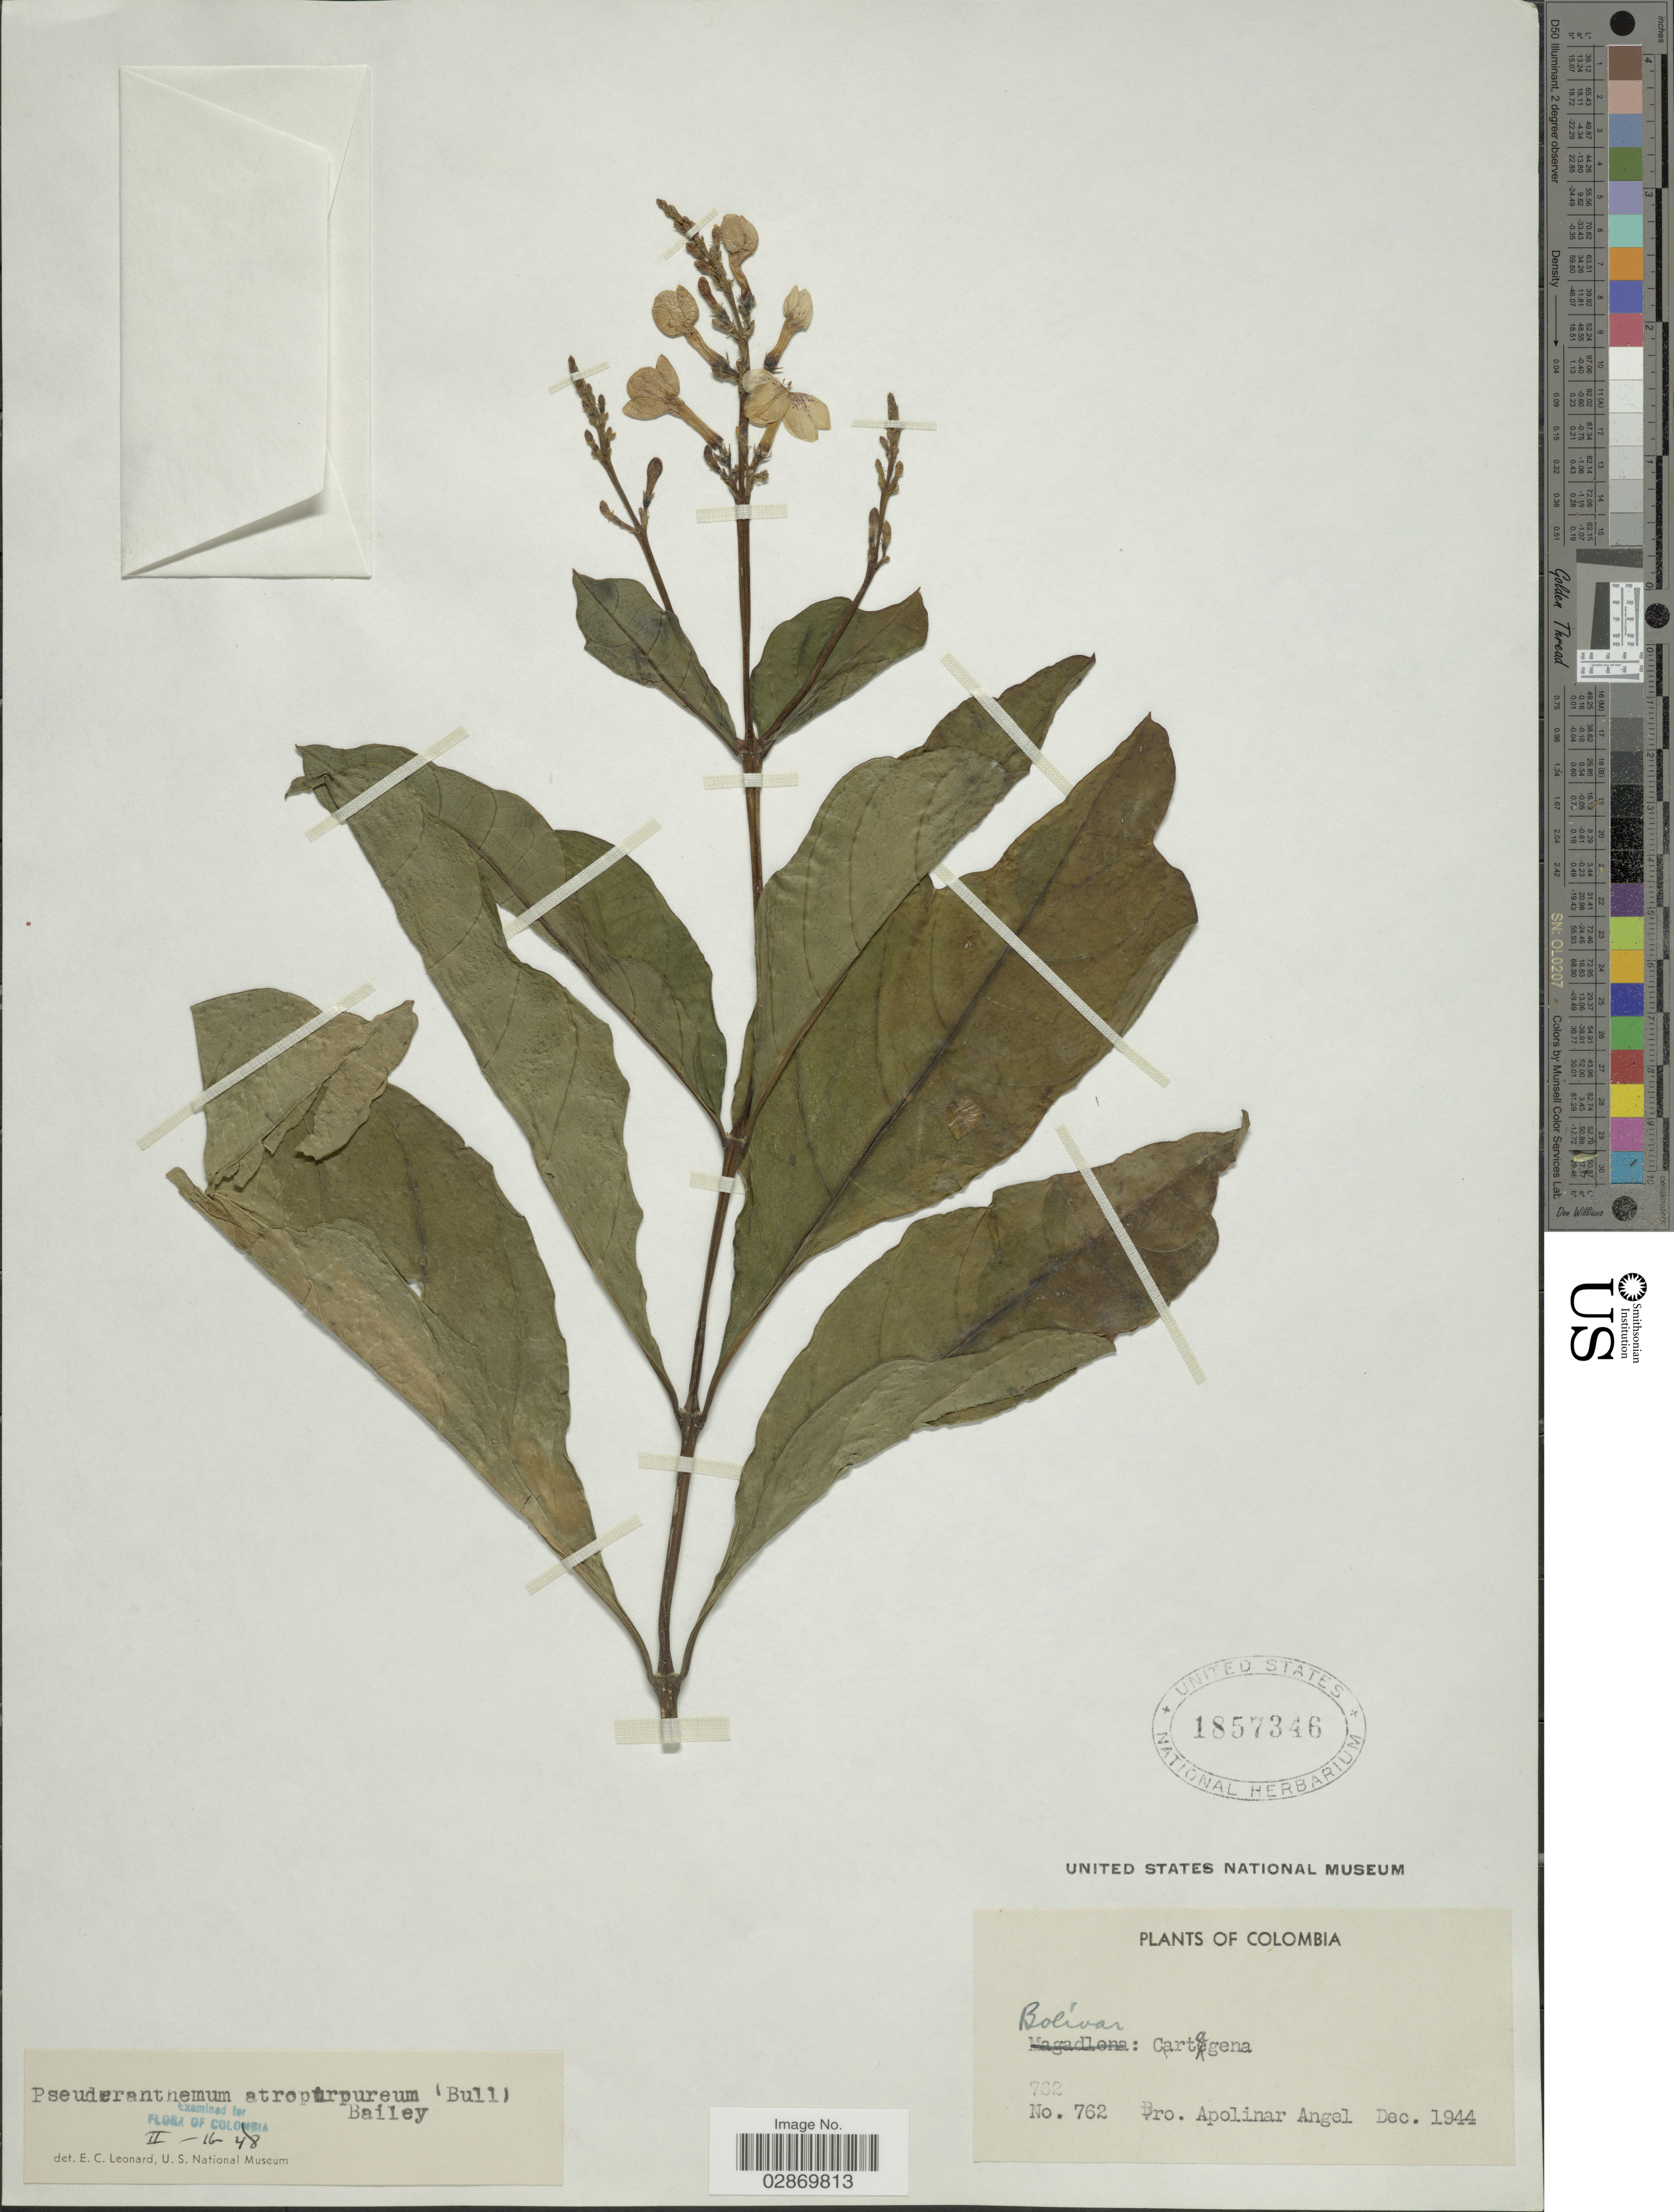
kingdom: Plantae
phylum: Tracheophyta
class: Magnoliopsida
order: Lamiales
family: Acanthaceae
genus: Pseuderanthemum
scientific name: Pseuderanthemum atropurpureum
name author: (W. Bull) L.H. Bailey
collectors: Bro. Apolinar A.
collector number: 762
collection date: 1944-12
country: Colombia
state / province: Bolívar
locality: Cartegena.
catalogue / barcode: US 1857346